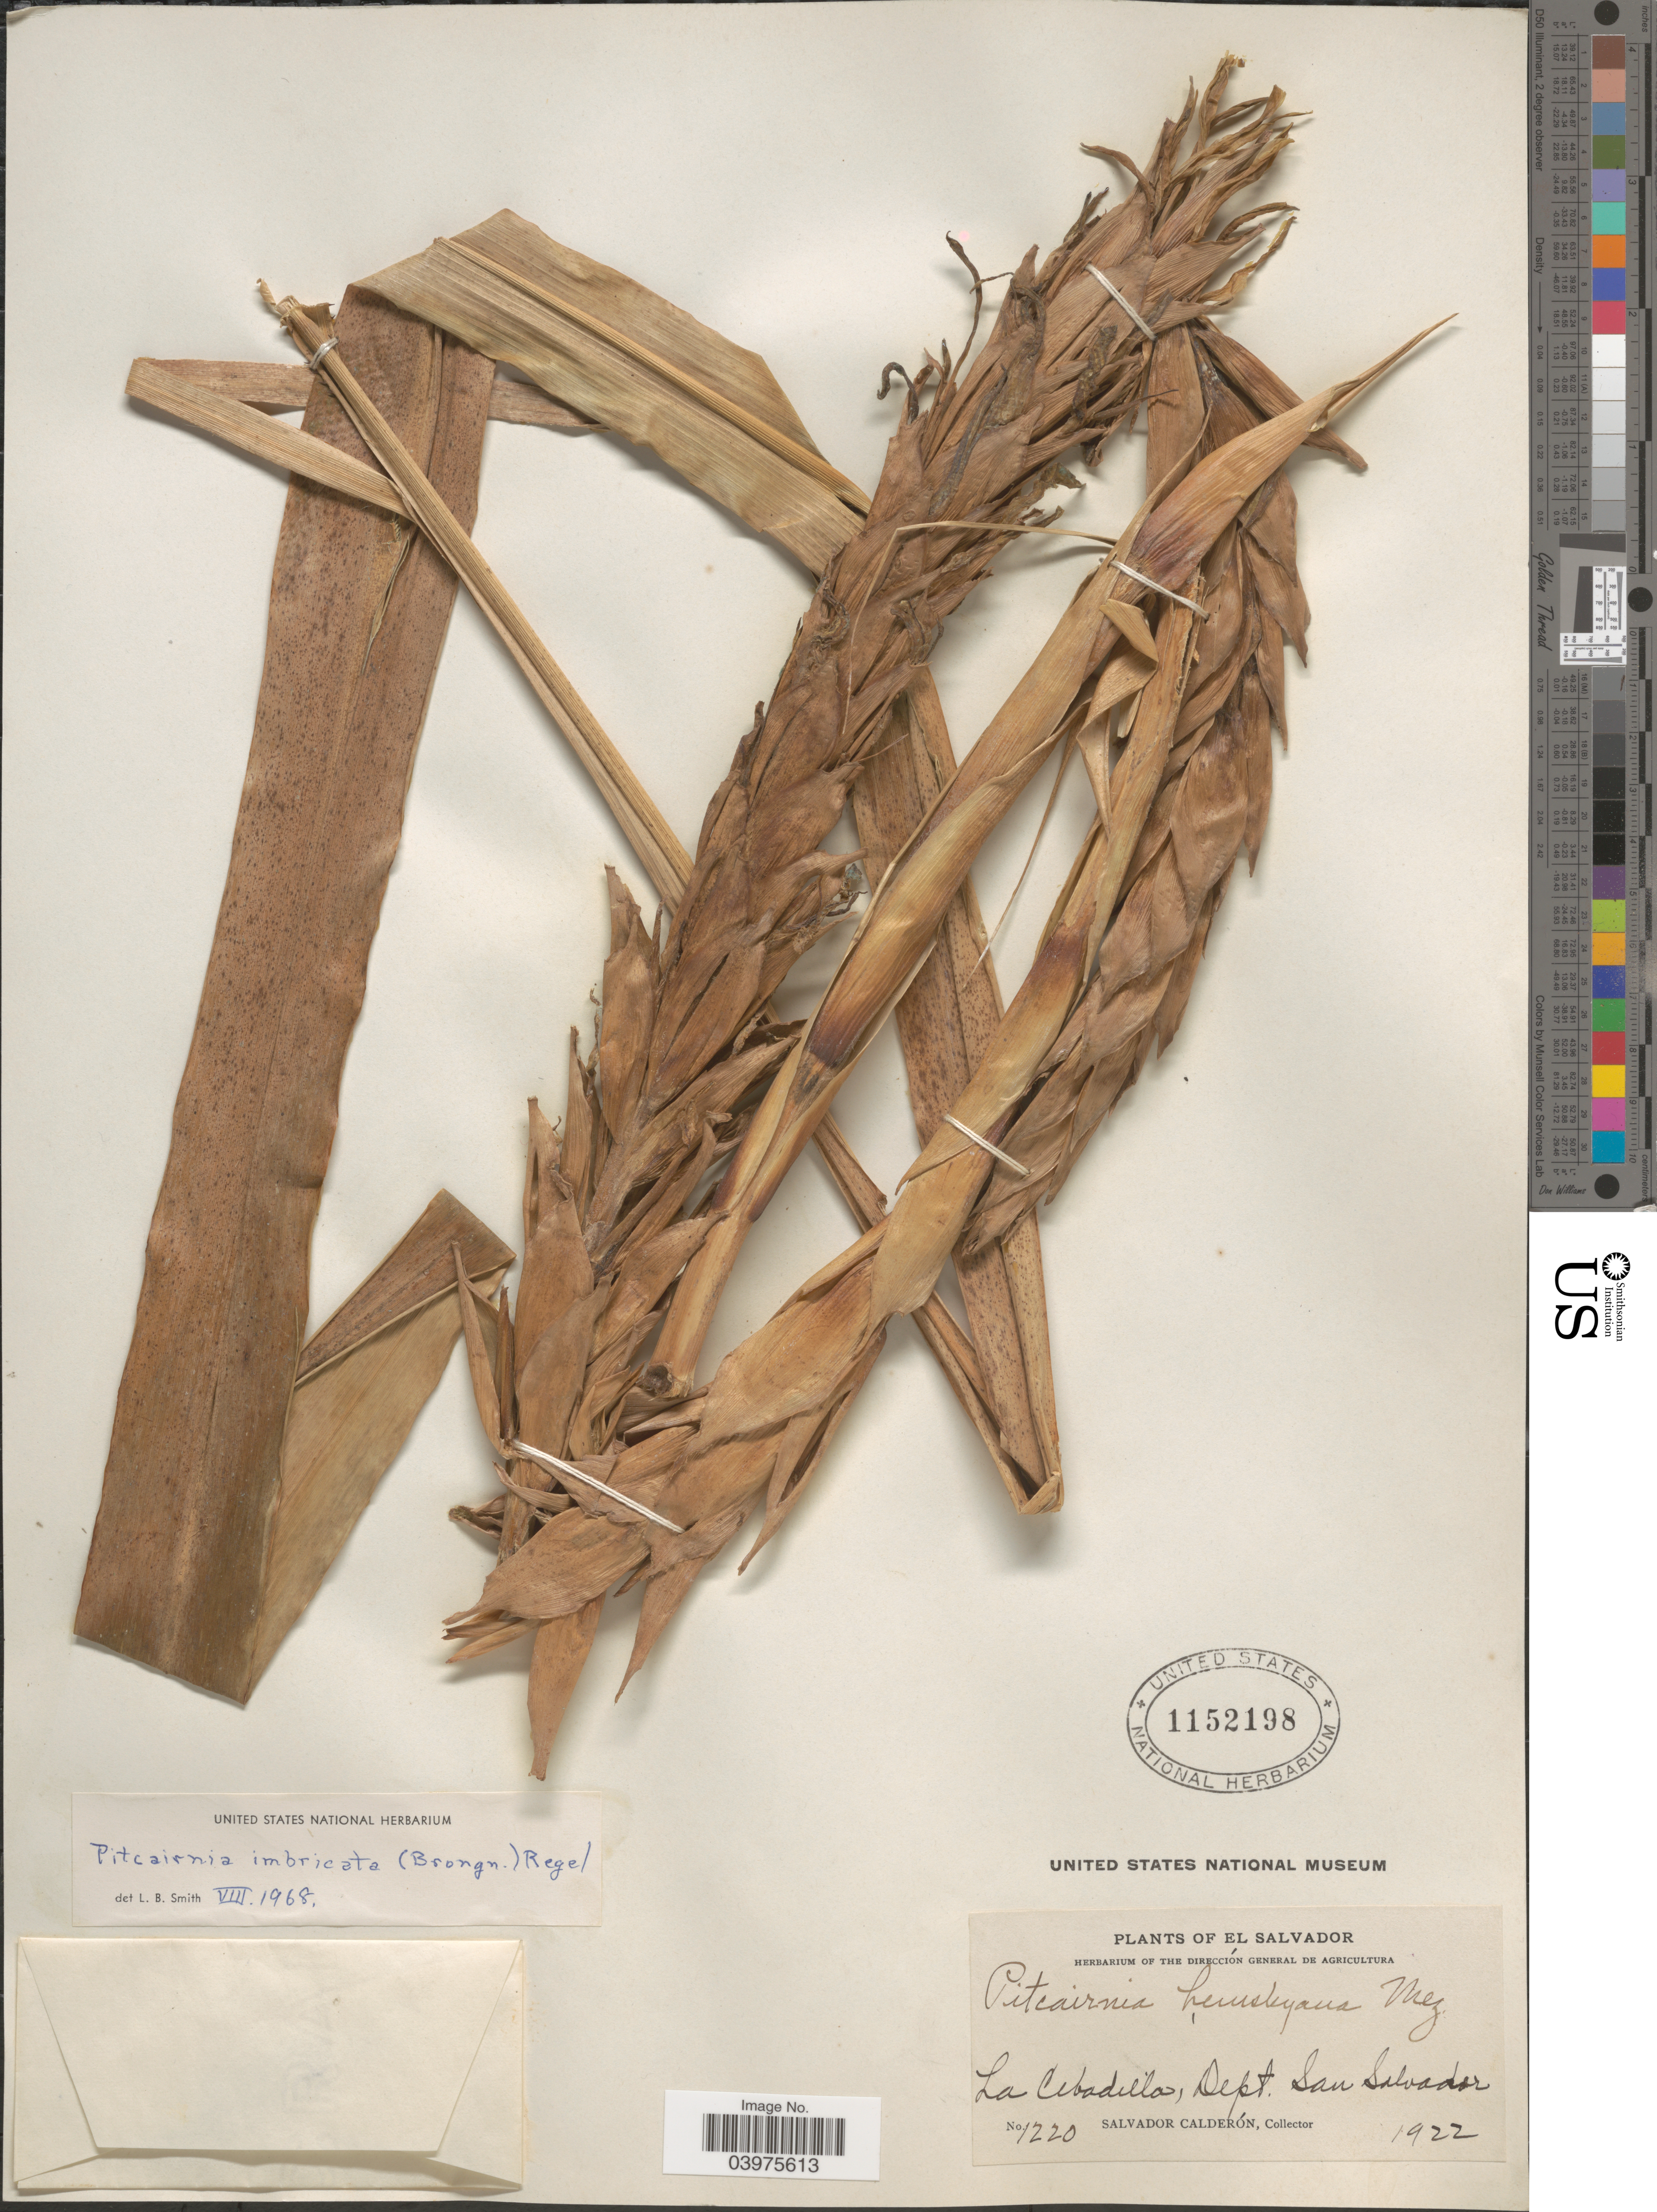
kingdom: Plantae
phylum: Tracheophyta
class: Liliopsida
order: Poales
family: Bromeliaceae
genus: Pitcairnia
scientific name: Pitcairnia imbricata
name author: (Brongn.) Regel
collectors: S. Calderón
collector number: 1220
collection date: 1922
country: El Salvador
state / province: San Salvador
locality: La Cebadilla, Dept. San Salvador.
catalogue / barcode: US 1152198